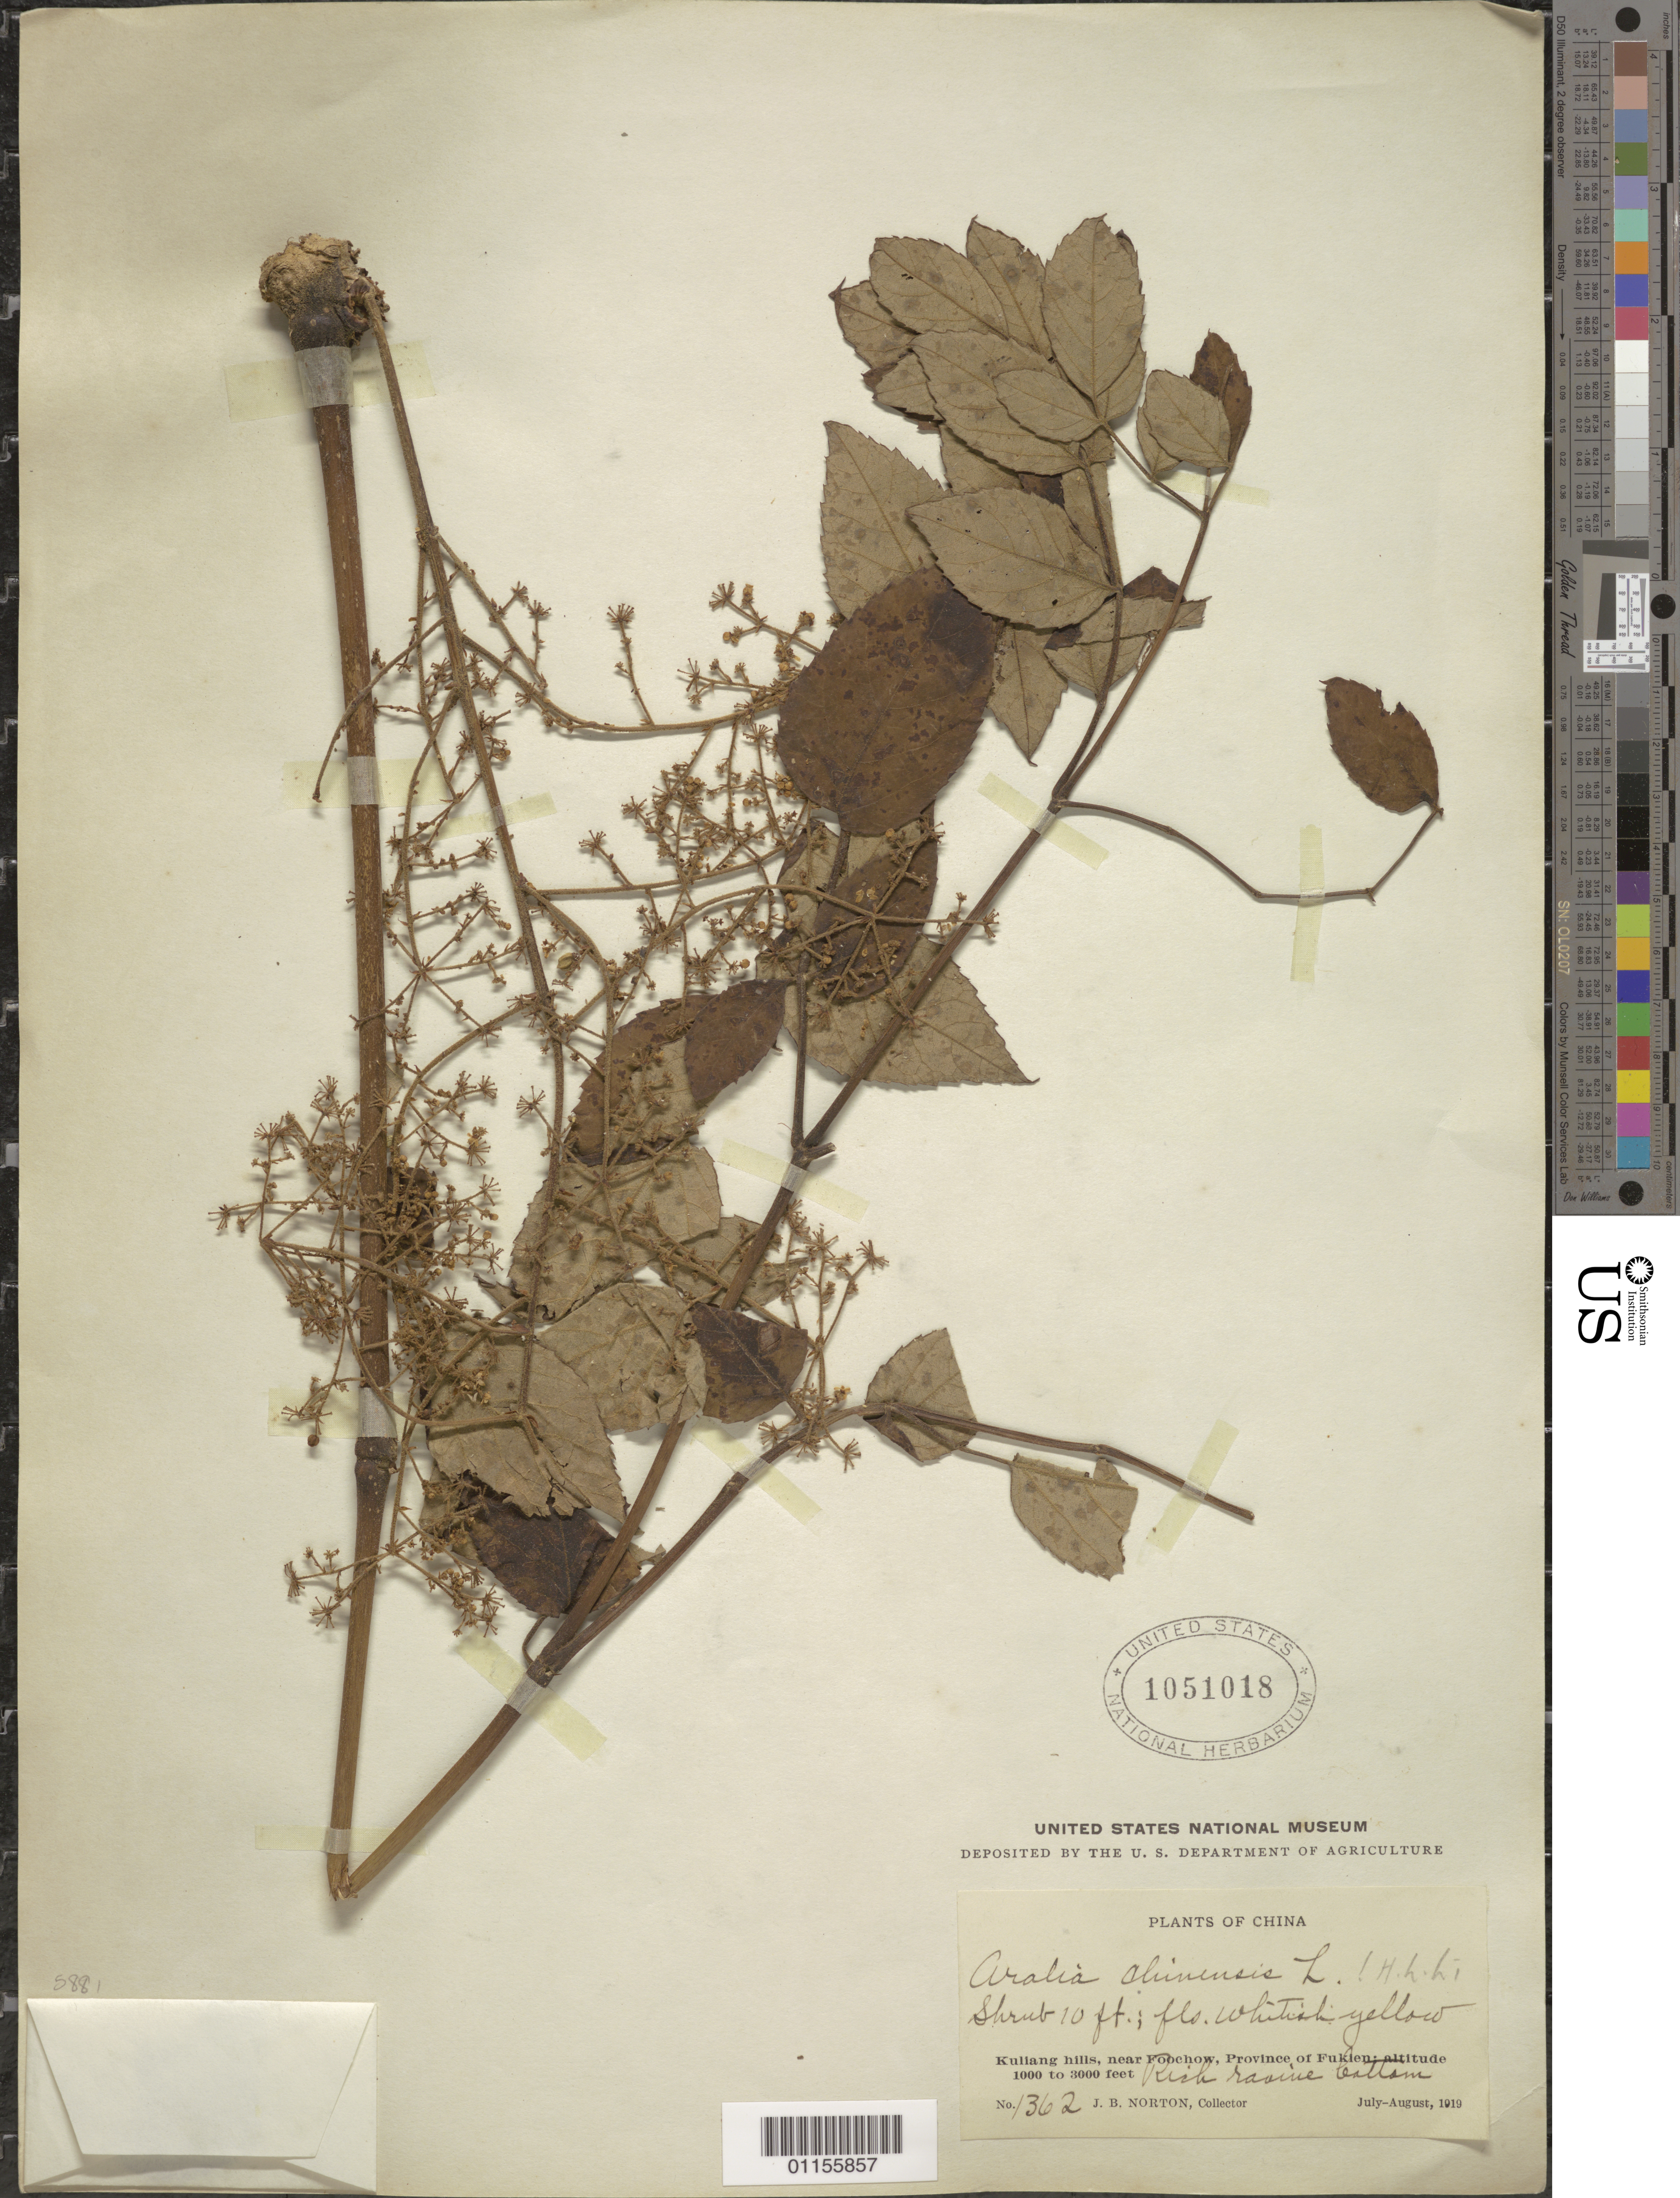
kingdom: Plantae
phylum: Tracheophyta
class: Magnoliopsida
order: Apiales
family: Araliaceae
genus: Aralia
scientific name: Aralia chinensis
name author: L.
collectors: J. B. S. Norton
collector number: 1362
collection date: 1919-07/1919-08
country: China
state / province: Fujian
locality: Kuliang hills, near Foochow.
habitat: Shrub.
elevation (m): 305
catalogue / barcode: US 1051018